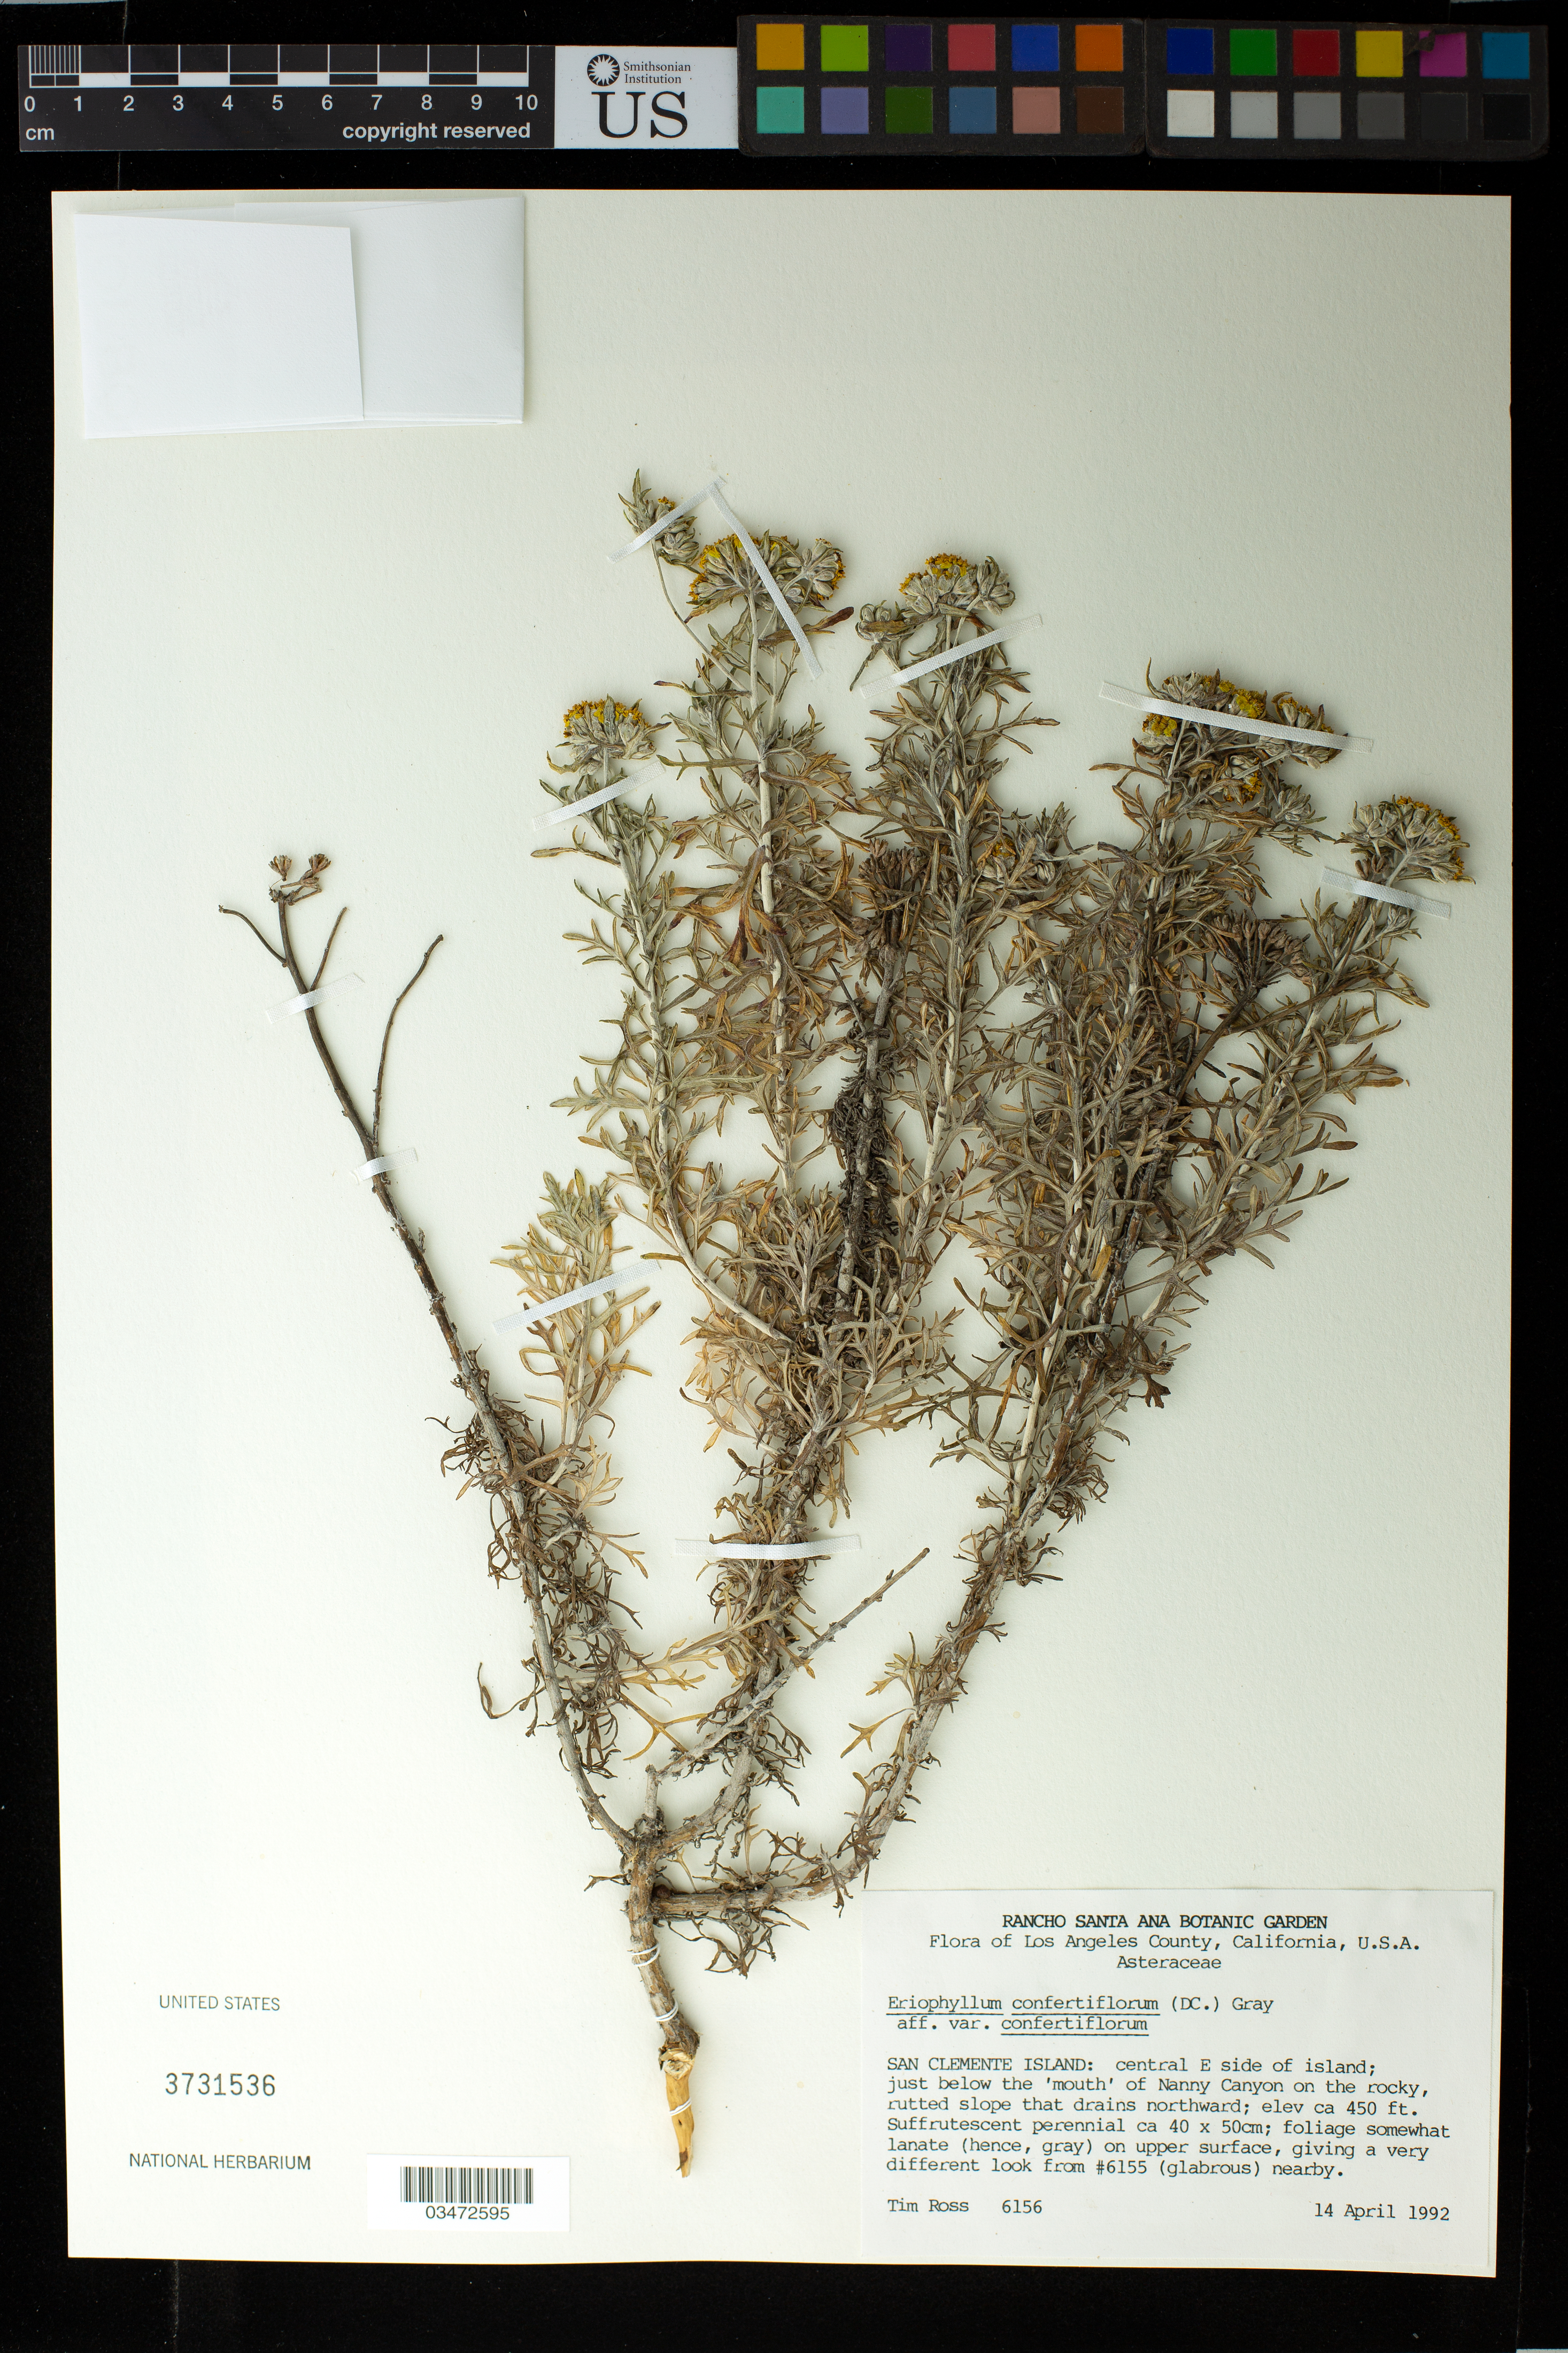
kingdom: Plantae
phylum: Tracheophyta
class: Magnoliopsida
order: Asterales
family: Asteraceae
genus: Eriophyllum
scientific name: Eriophyllum confertiflorum var. confertiflorum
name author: (DC.) A. Gray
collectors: T. Ross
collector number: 6156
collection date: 1992-04-14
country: United States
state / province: California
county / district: Los Angeles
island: San Clemente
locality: San Clemente Island: central E side of island; just below the 'mouth' of Nanny Canyon on the Rocky, rutted slope that drains northward.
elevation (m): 137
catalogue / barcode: US 3731536